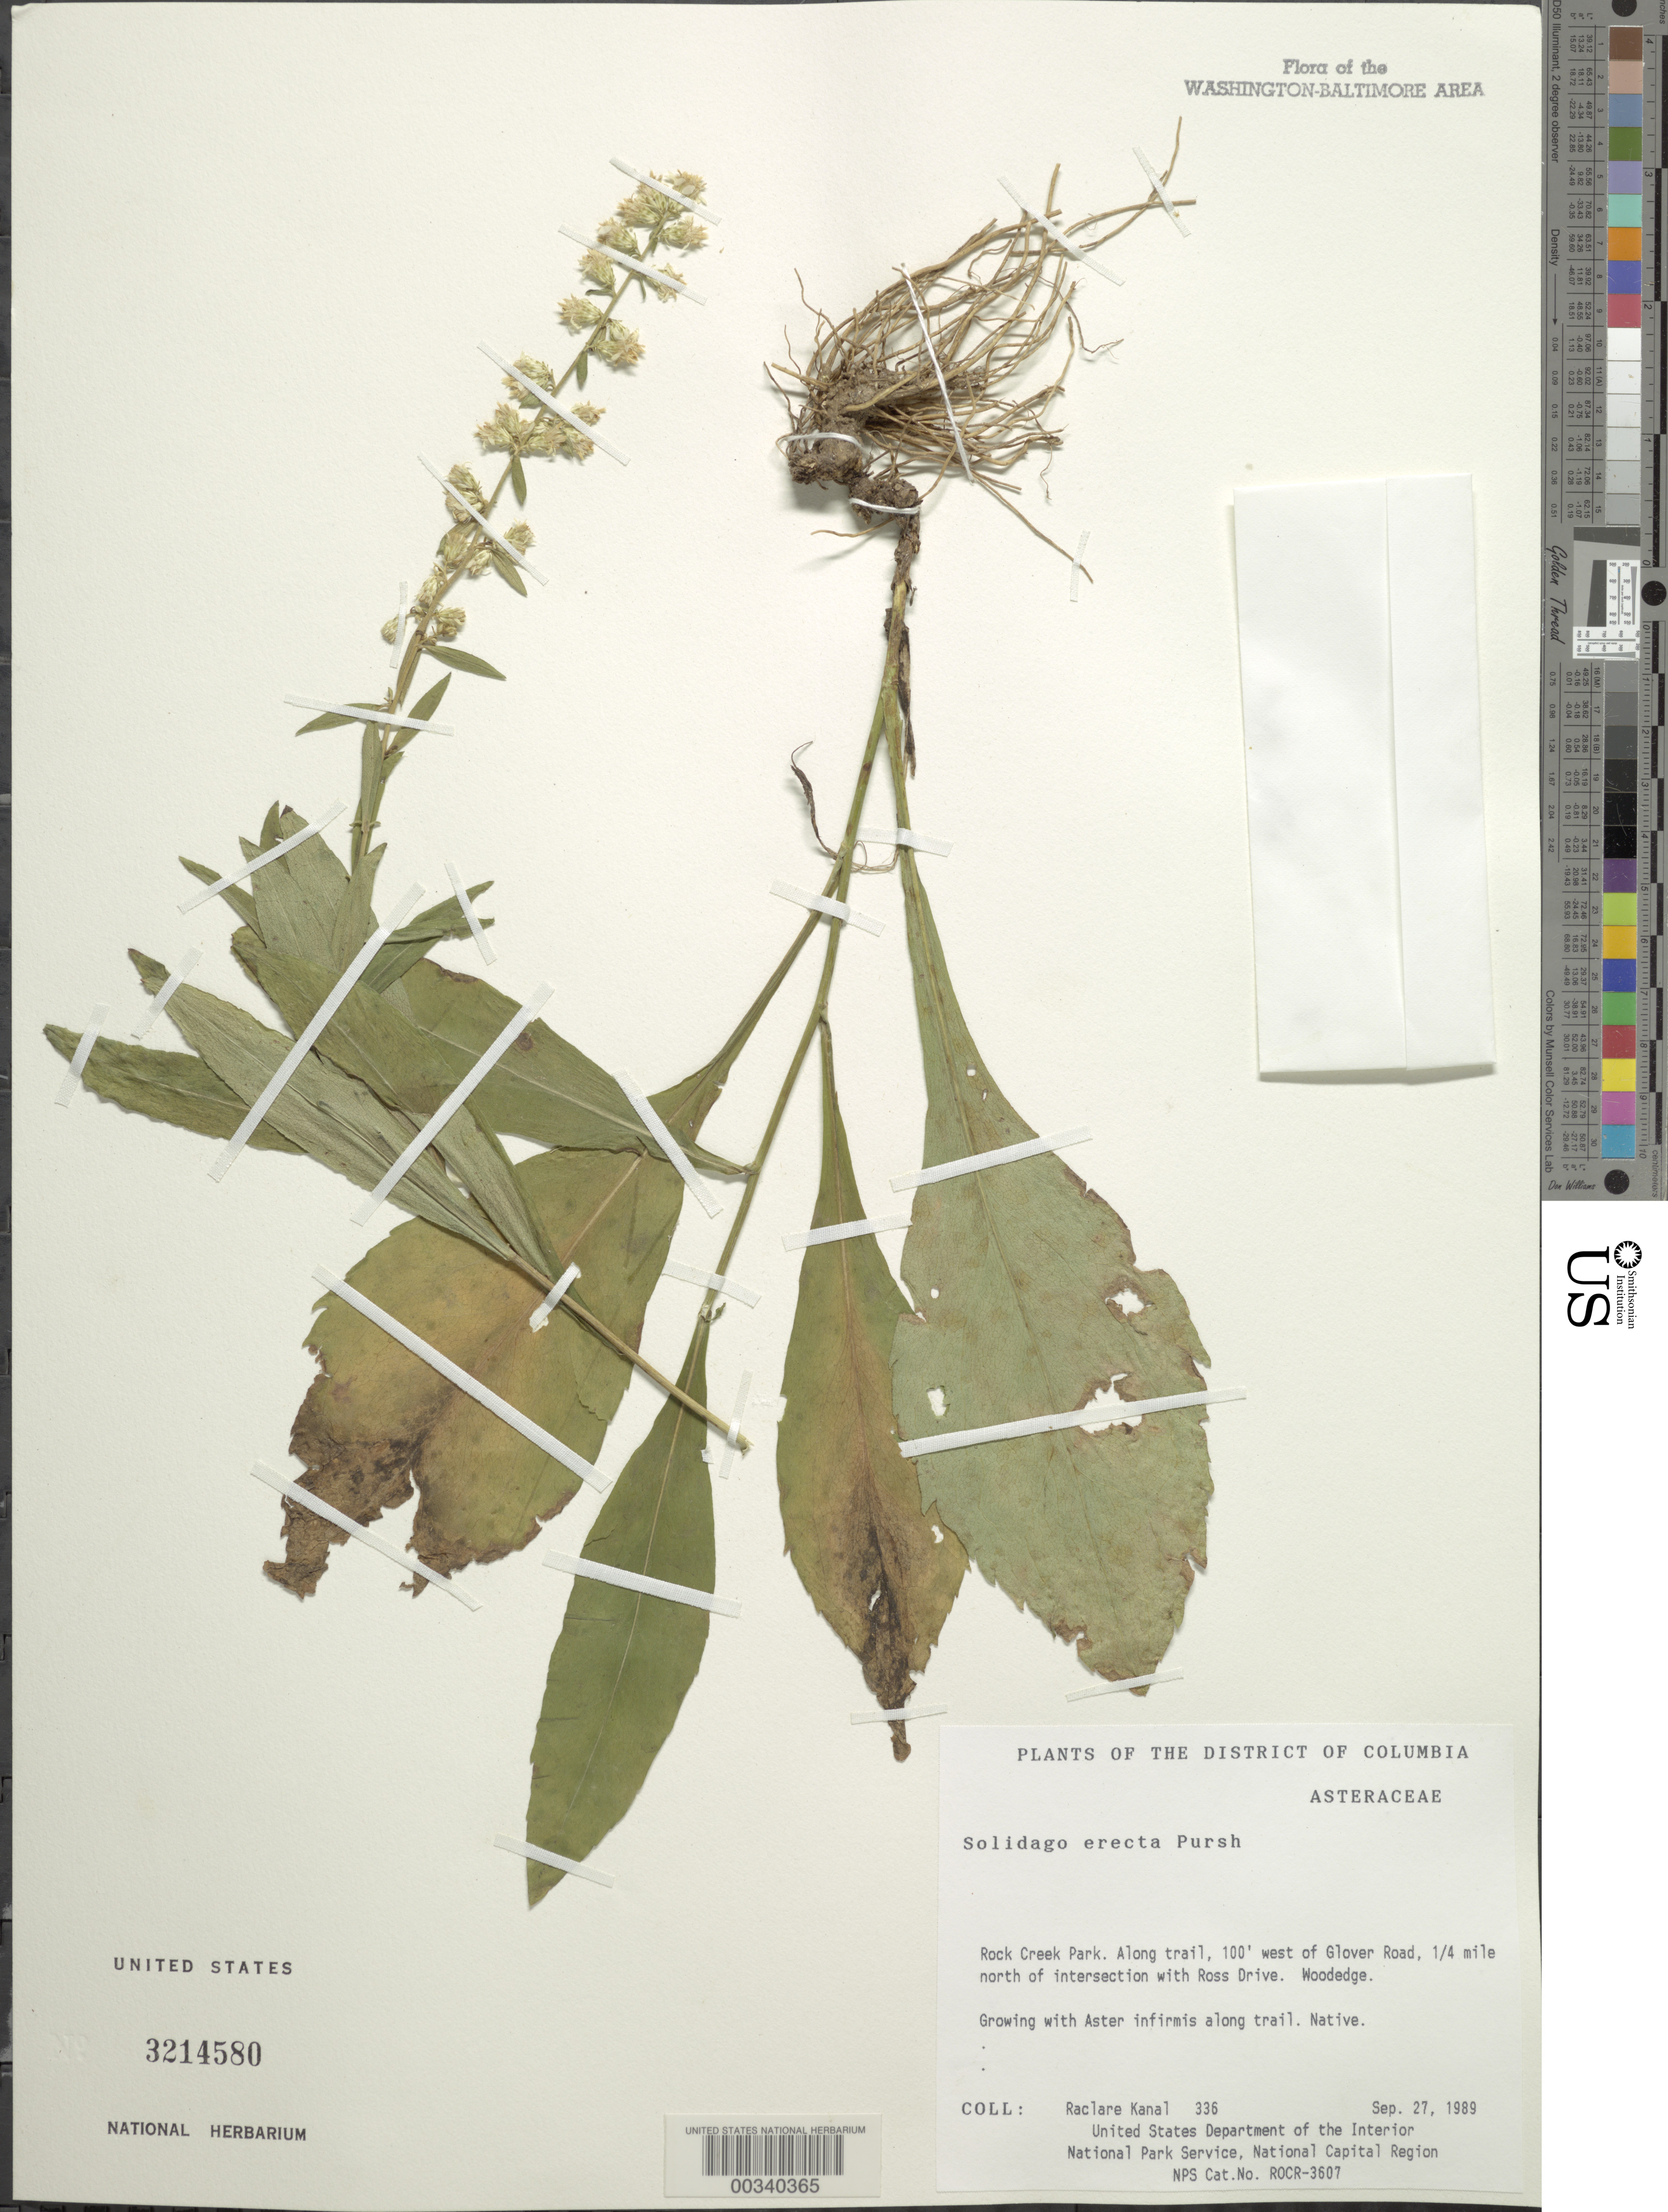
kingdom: Plantae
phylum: Tracheophyta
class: Magnoliopsida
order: Asterales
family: Asteraceae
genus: Solidago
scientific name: Solidago erecta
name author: Pursh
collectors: R. Kanal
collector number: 336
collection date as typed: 27 Sep 1989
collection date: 1989-09-27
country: United States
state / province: District of Columbia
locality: Rock Creek Park, W of Glover Road, N of intersection with Ross Drive Rock Creek Park & vicinity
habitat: Deciduous woods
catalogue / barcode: US 3214580